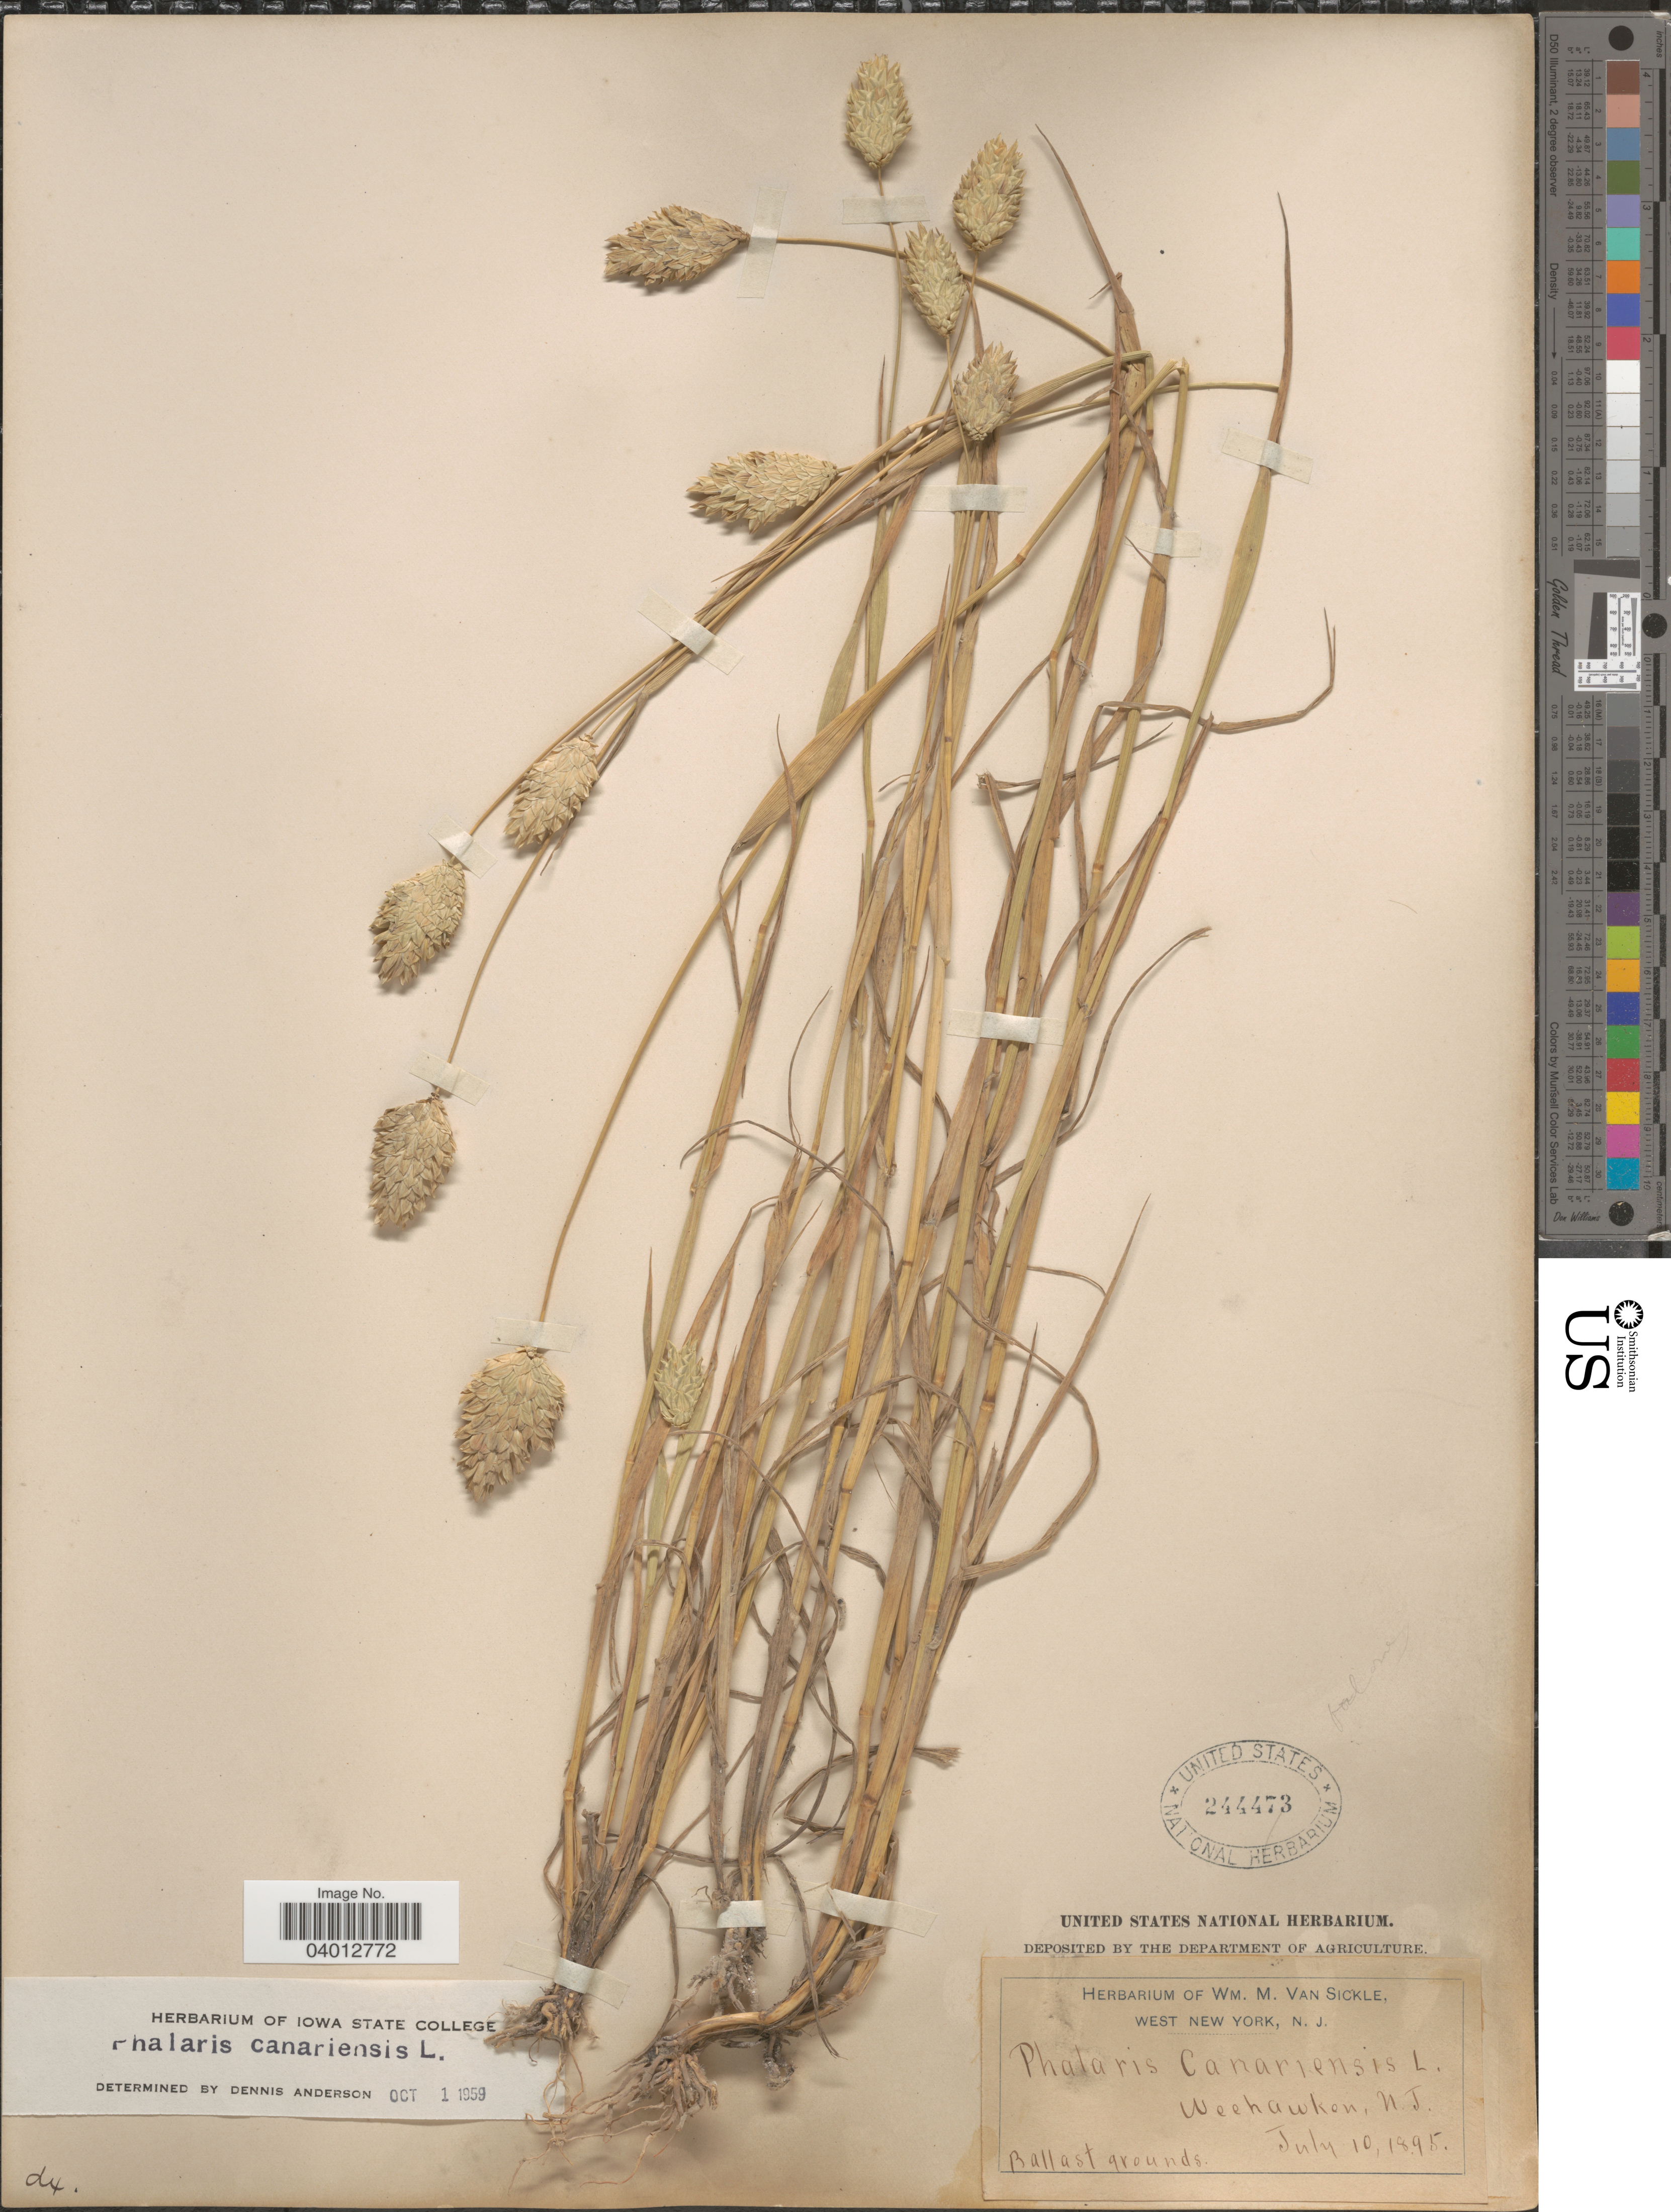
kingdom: Plantae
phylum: Tracheophyta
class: Liliopsida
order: Poales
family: Poaceae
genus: Phalaris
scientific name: Phalaris canariensis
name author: L.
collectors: ex herb. Wm. M. Van Sickle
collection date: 1895-07-10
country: United States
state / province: New Jersey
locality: Weehawken.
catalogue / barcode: US 244473